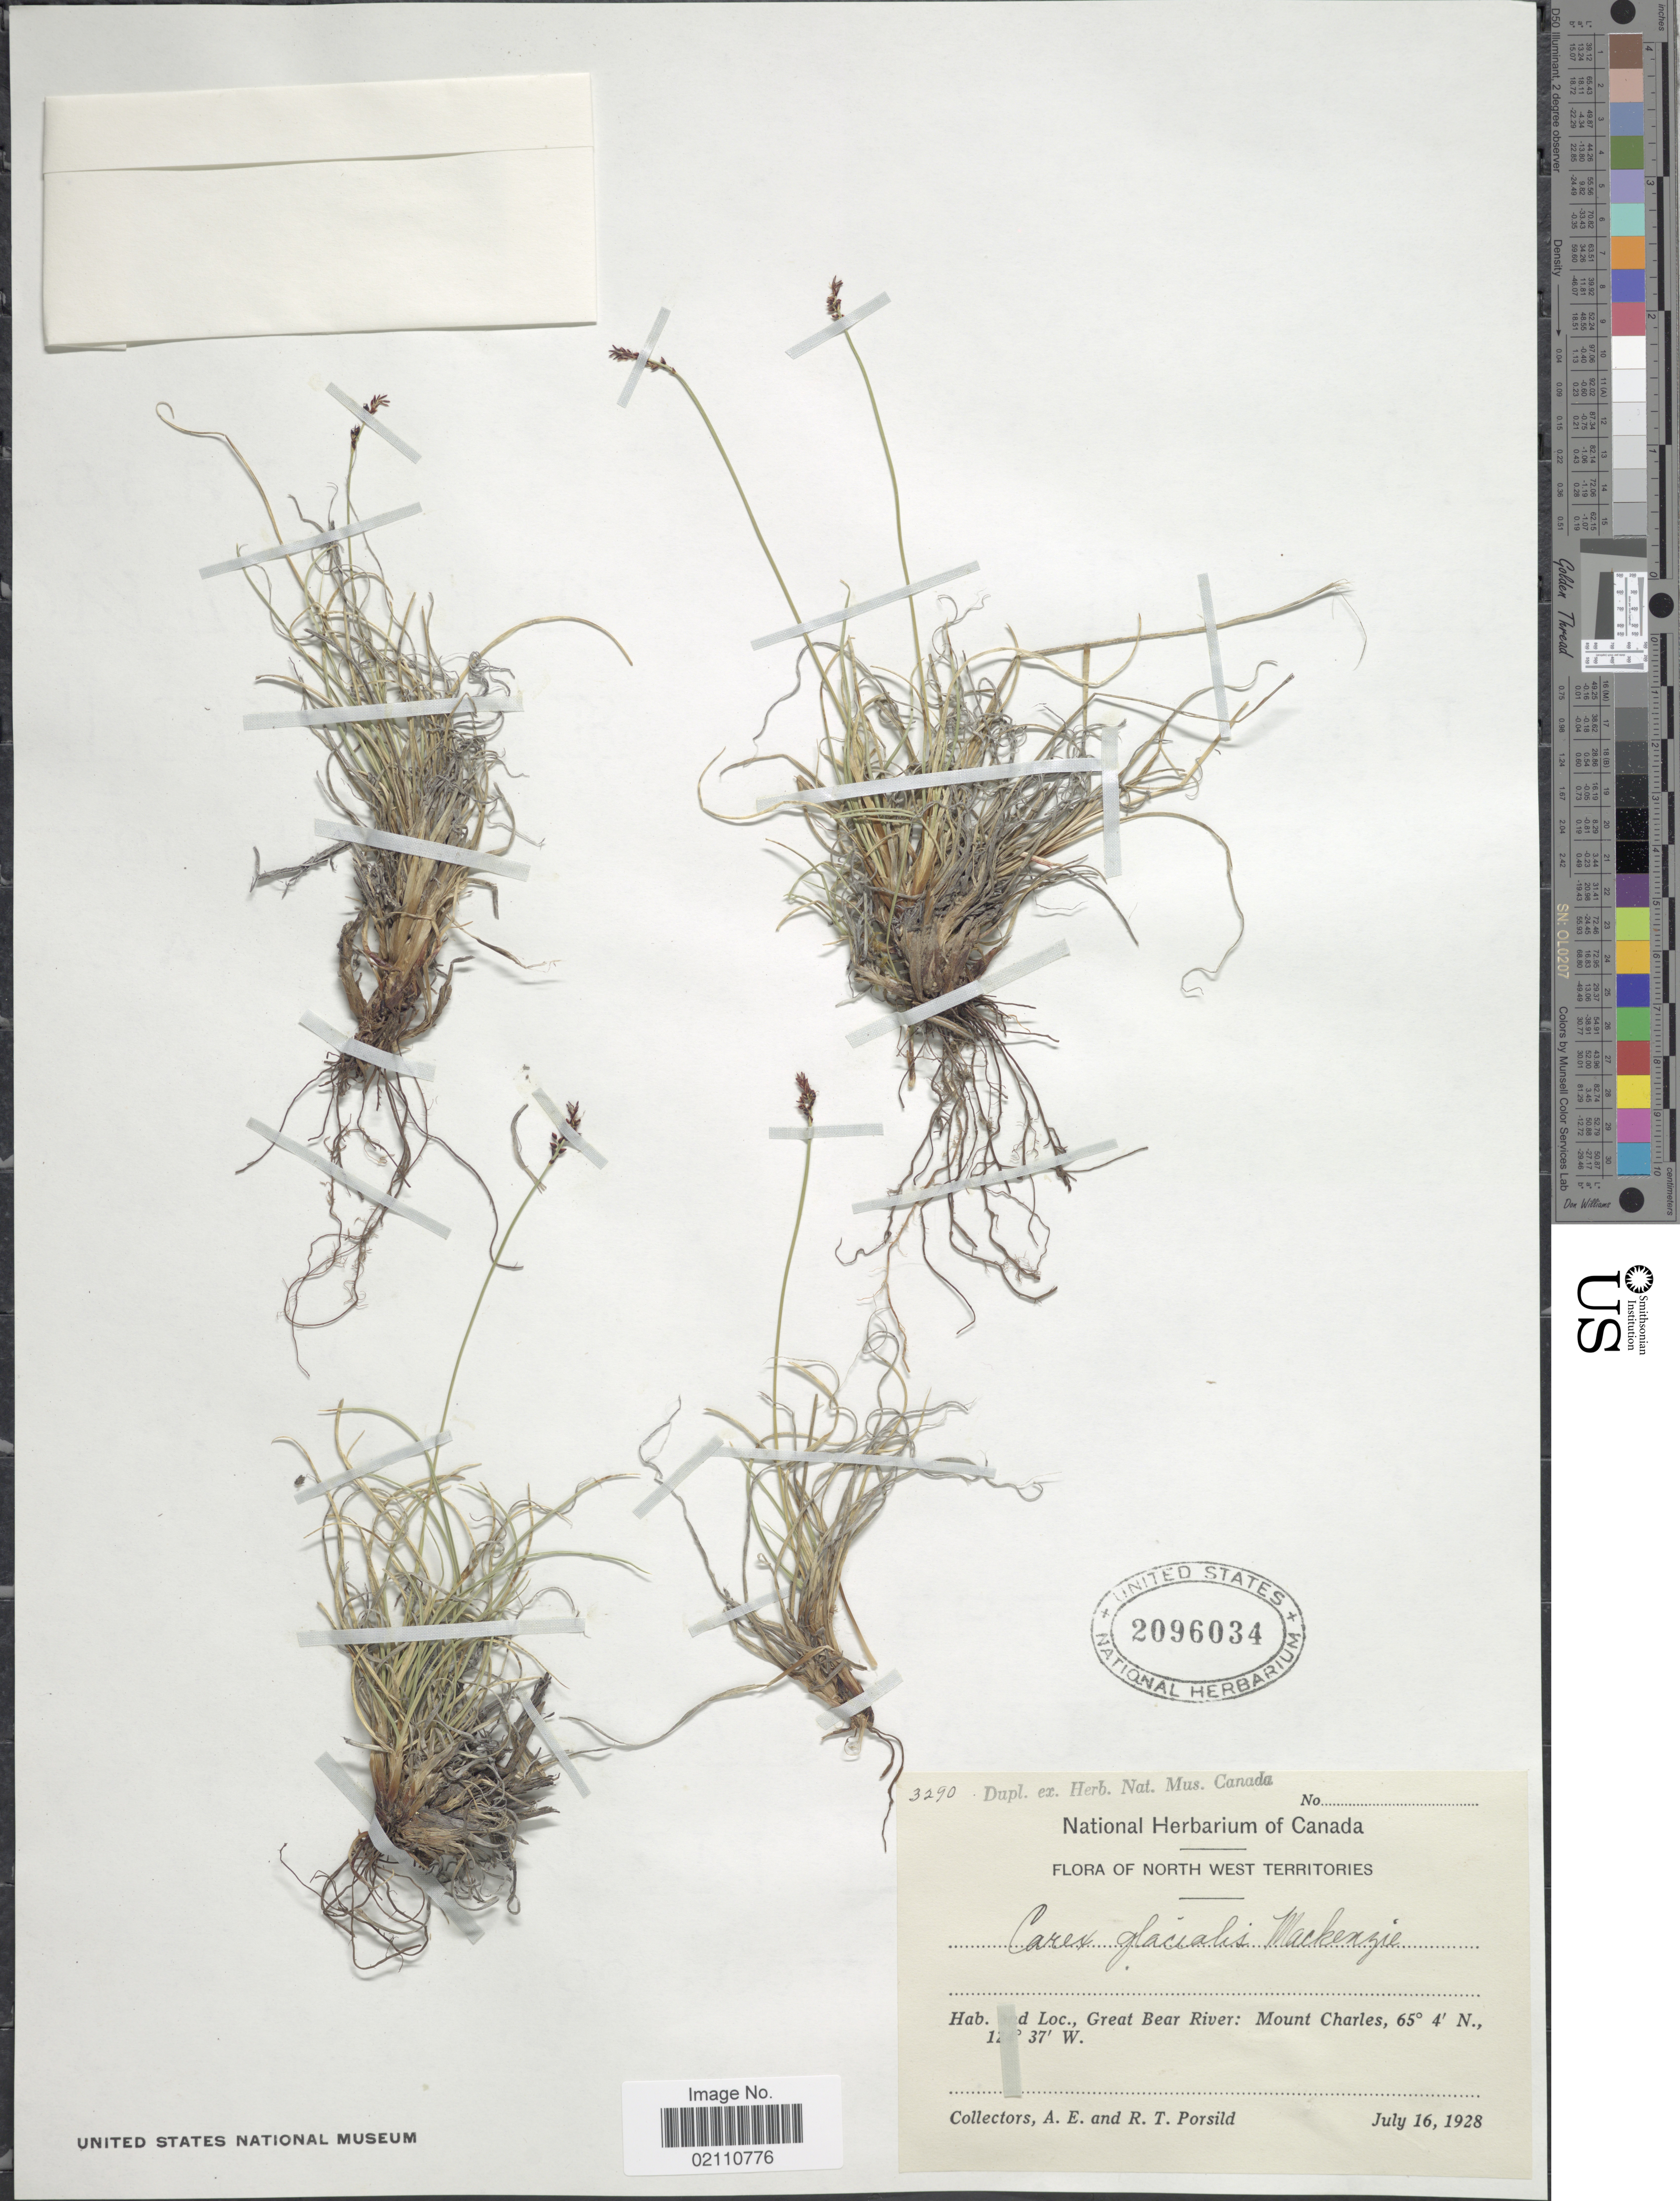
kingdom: Plantae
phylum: Tracheophyta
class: Liliopsida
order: Poales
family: Cyperaceae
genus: Carex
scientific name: Carex glacialis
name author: Mack.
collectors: A. E. Porsild & R. T. Porsild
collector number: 3290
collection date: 1928-07-16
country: Canada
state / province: Northwest Territories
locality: Great Bear River: Mount Charles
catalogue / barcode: US 2096034